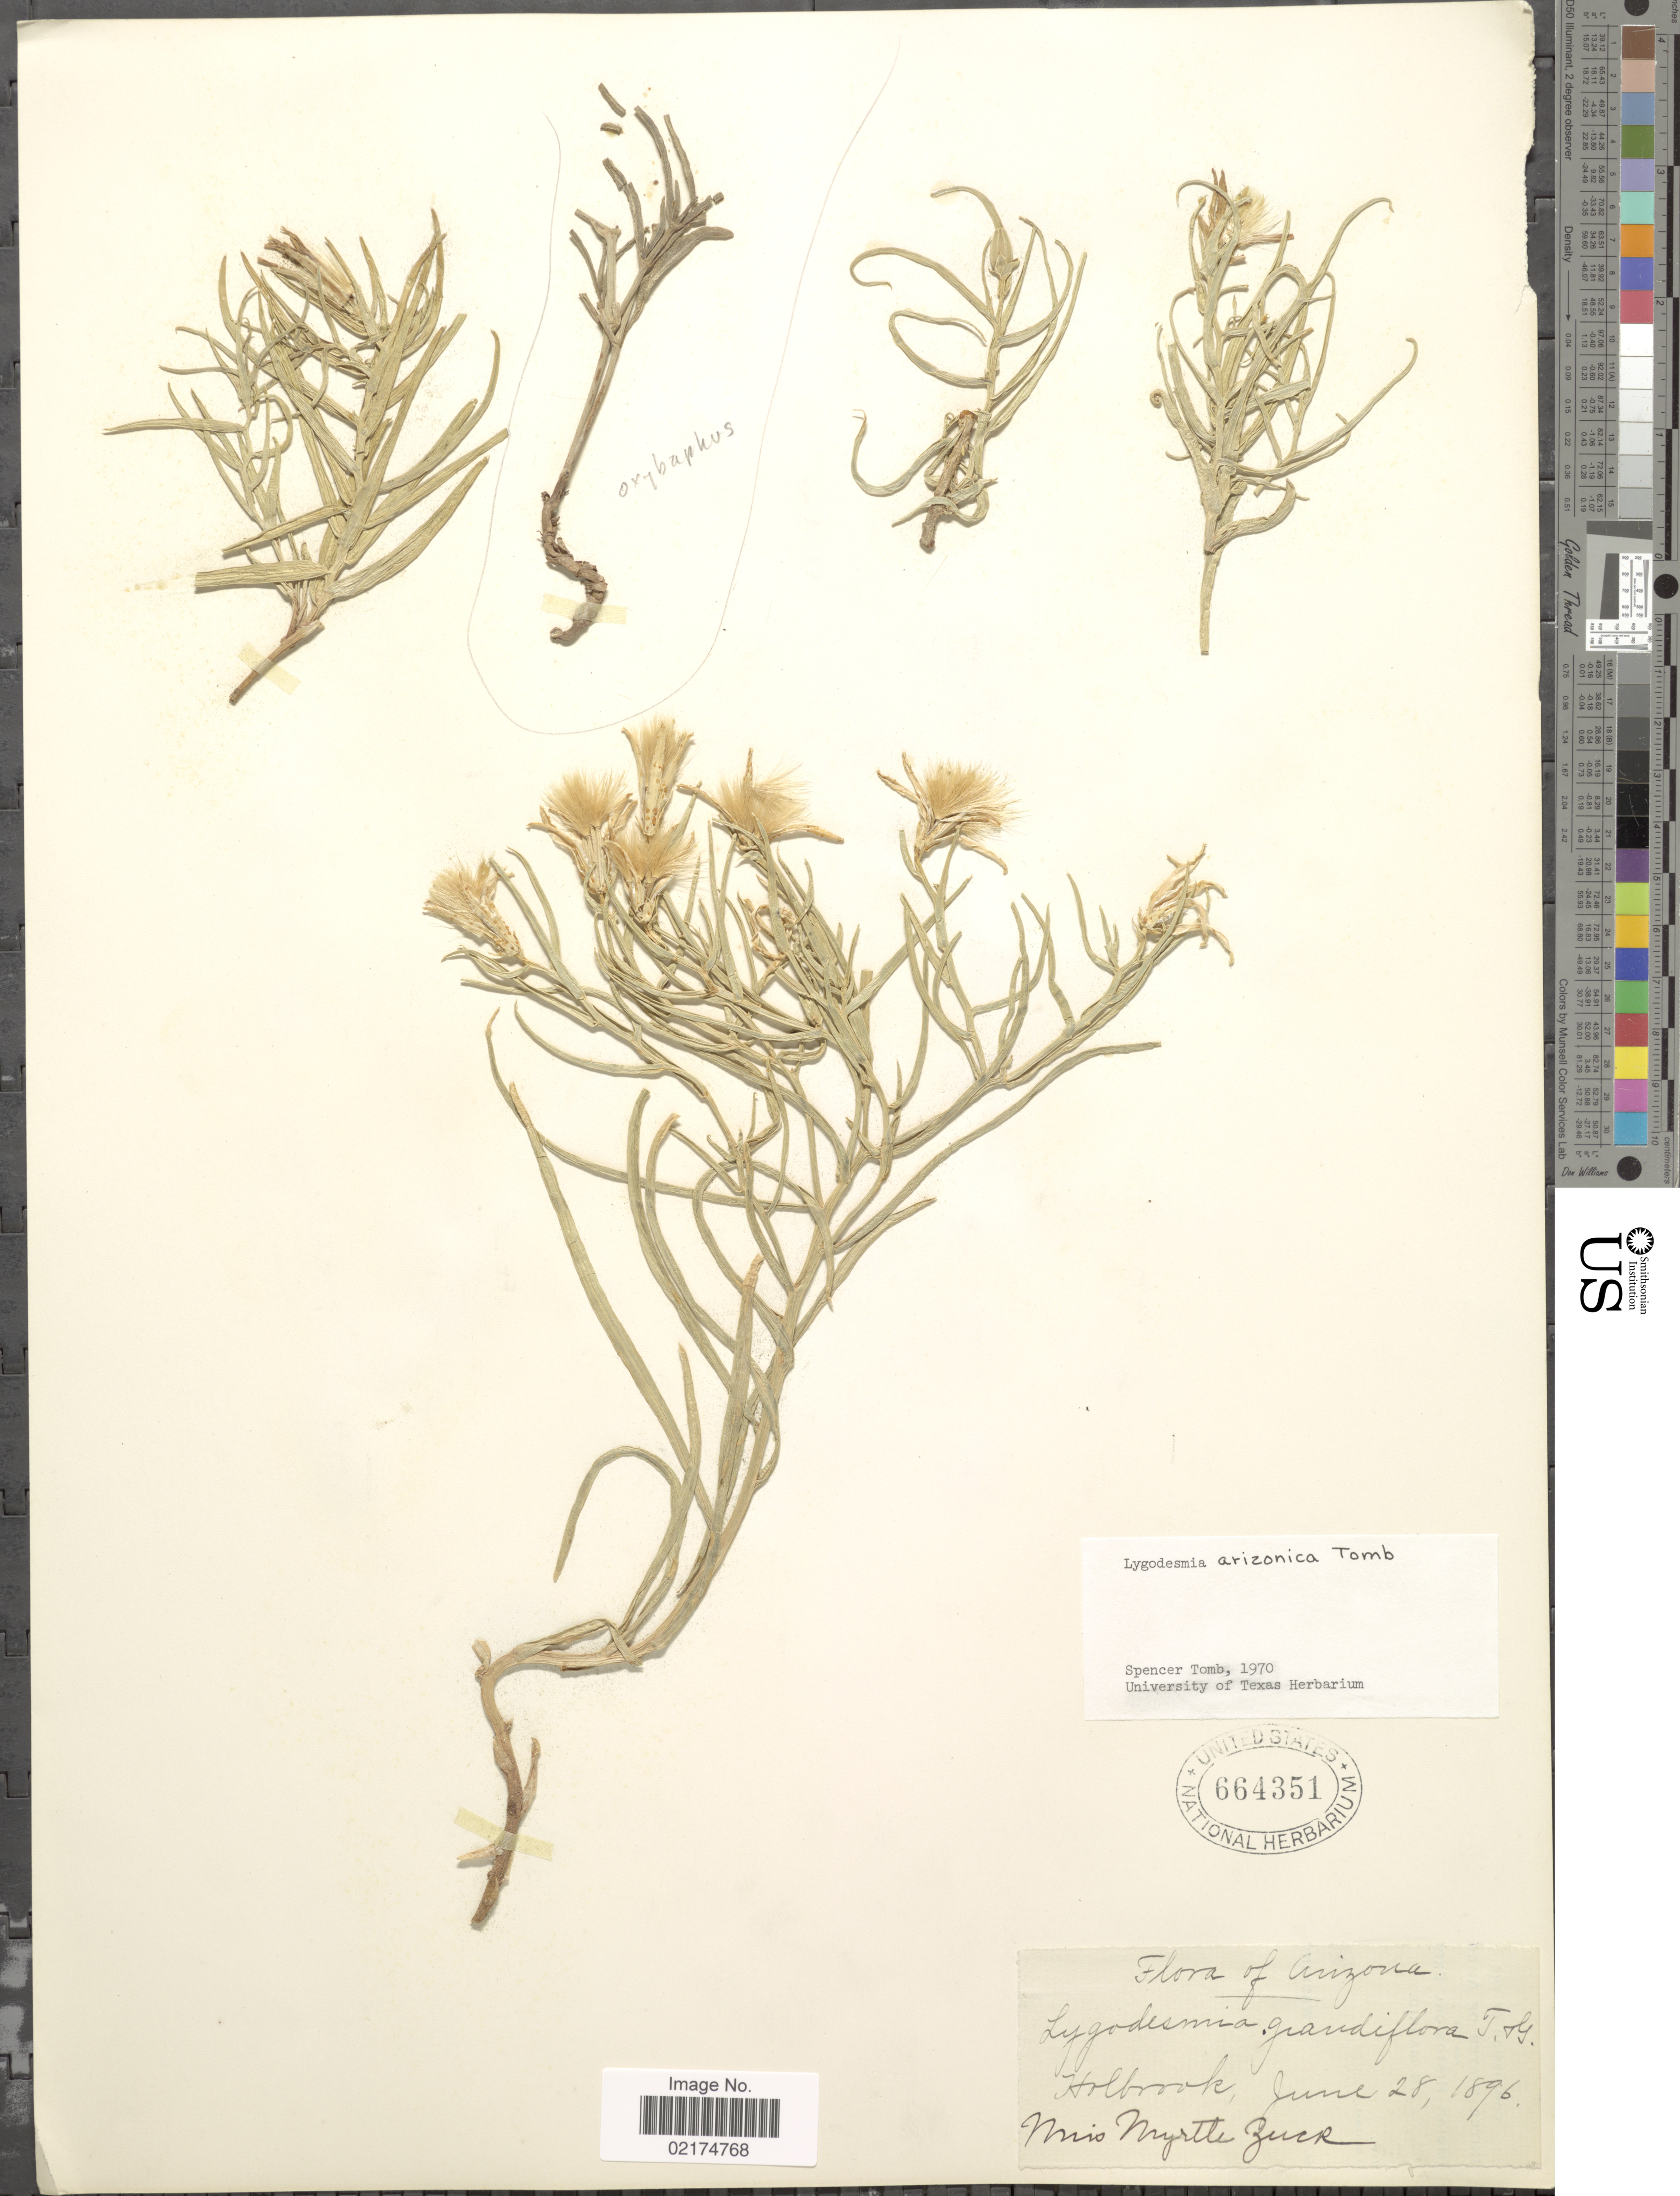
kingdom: Plantae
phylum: Tracheophyta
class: Magnoliopsida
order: Asterales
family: Asteraceae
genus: Lygodesmia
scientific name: Lygodesmia grandiflora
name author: Torr. & A. Gray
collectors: Zuck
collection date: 1896-06-28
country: United States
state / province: Arizona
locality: Halbrook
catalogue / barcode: US 664351